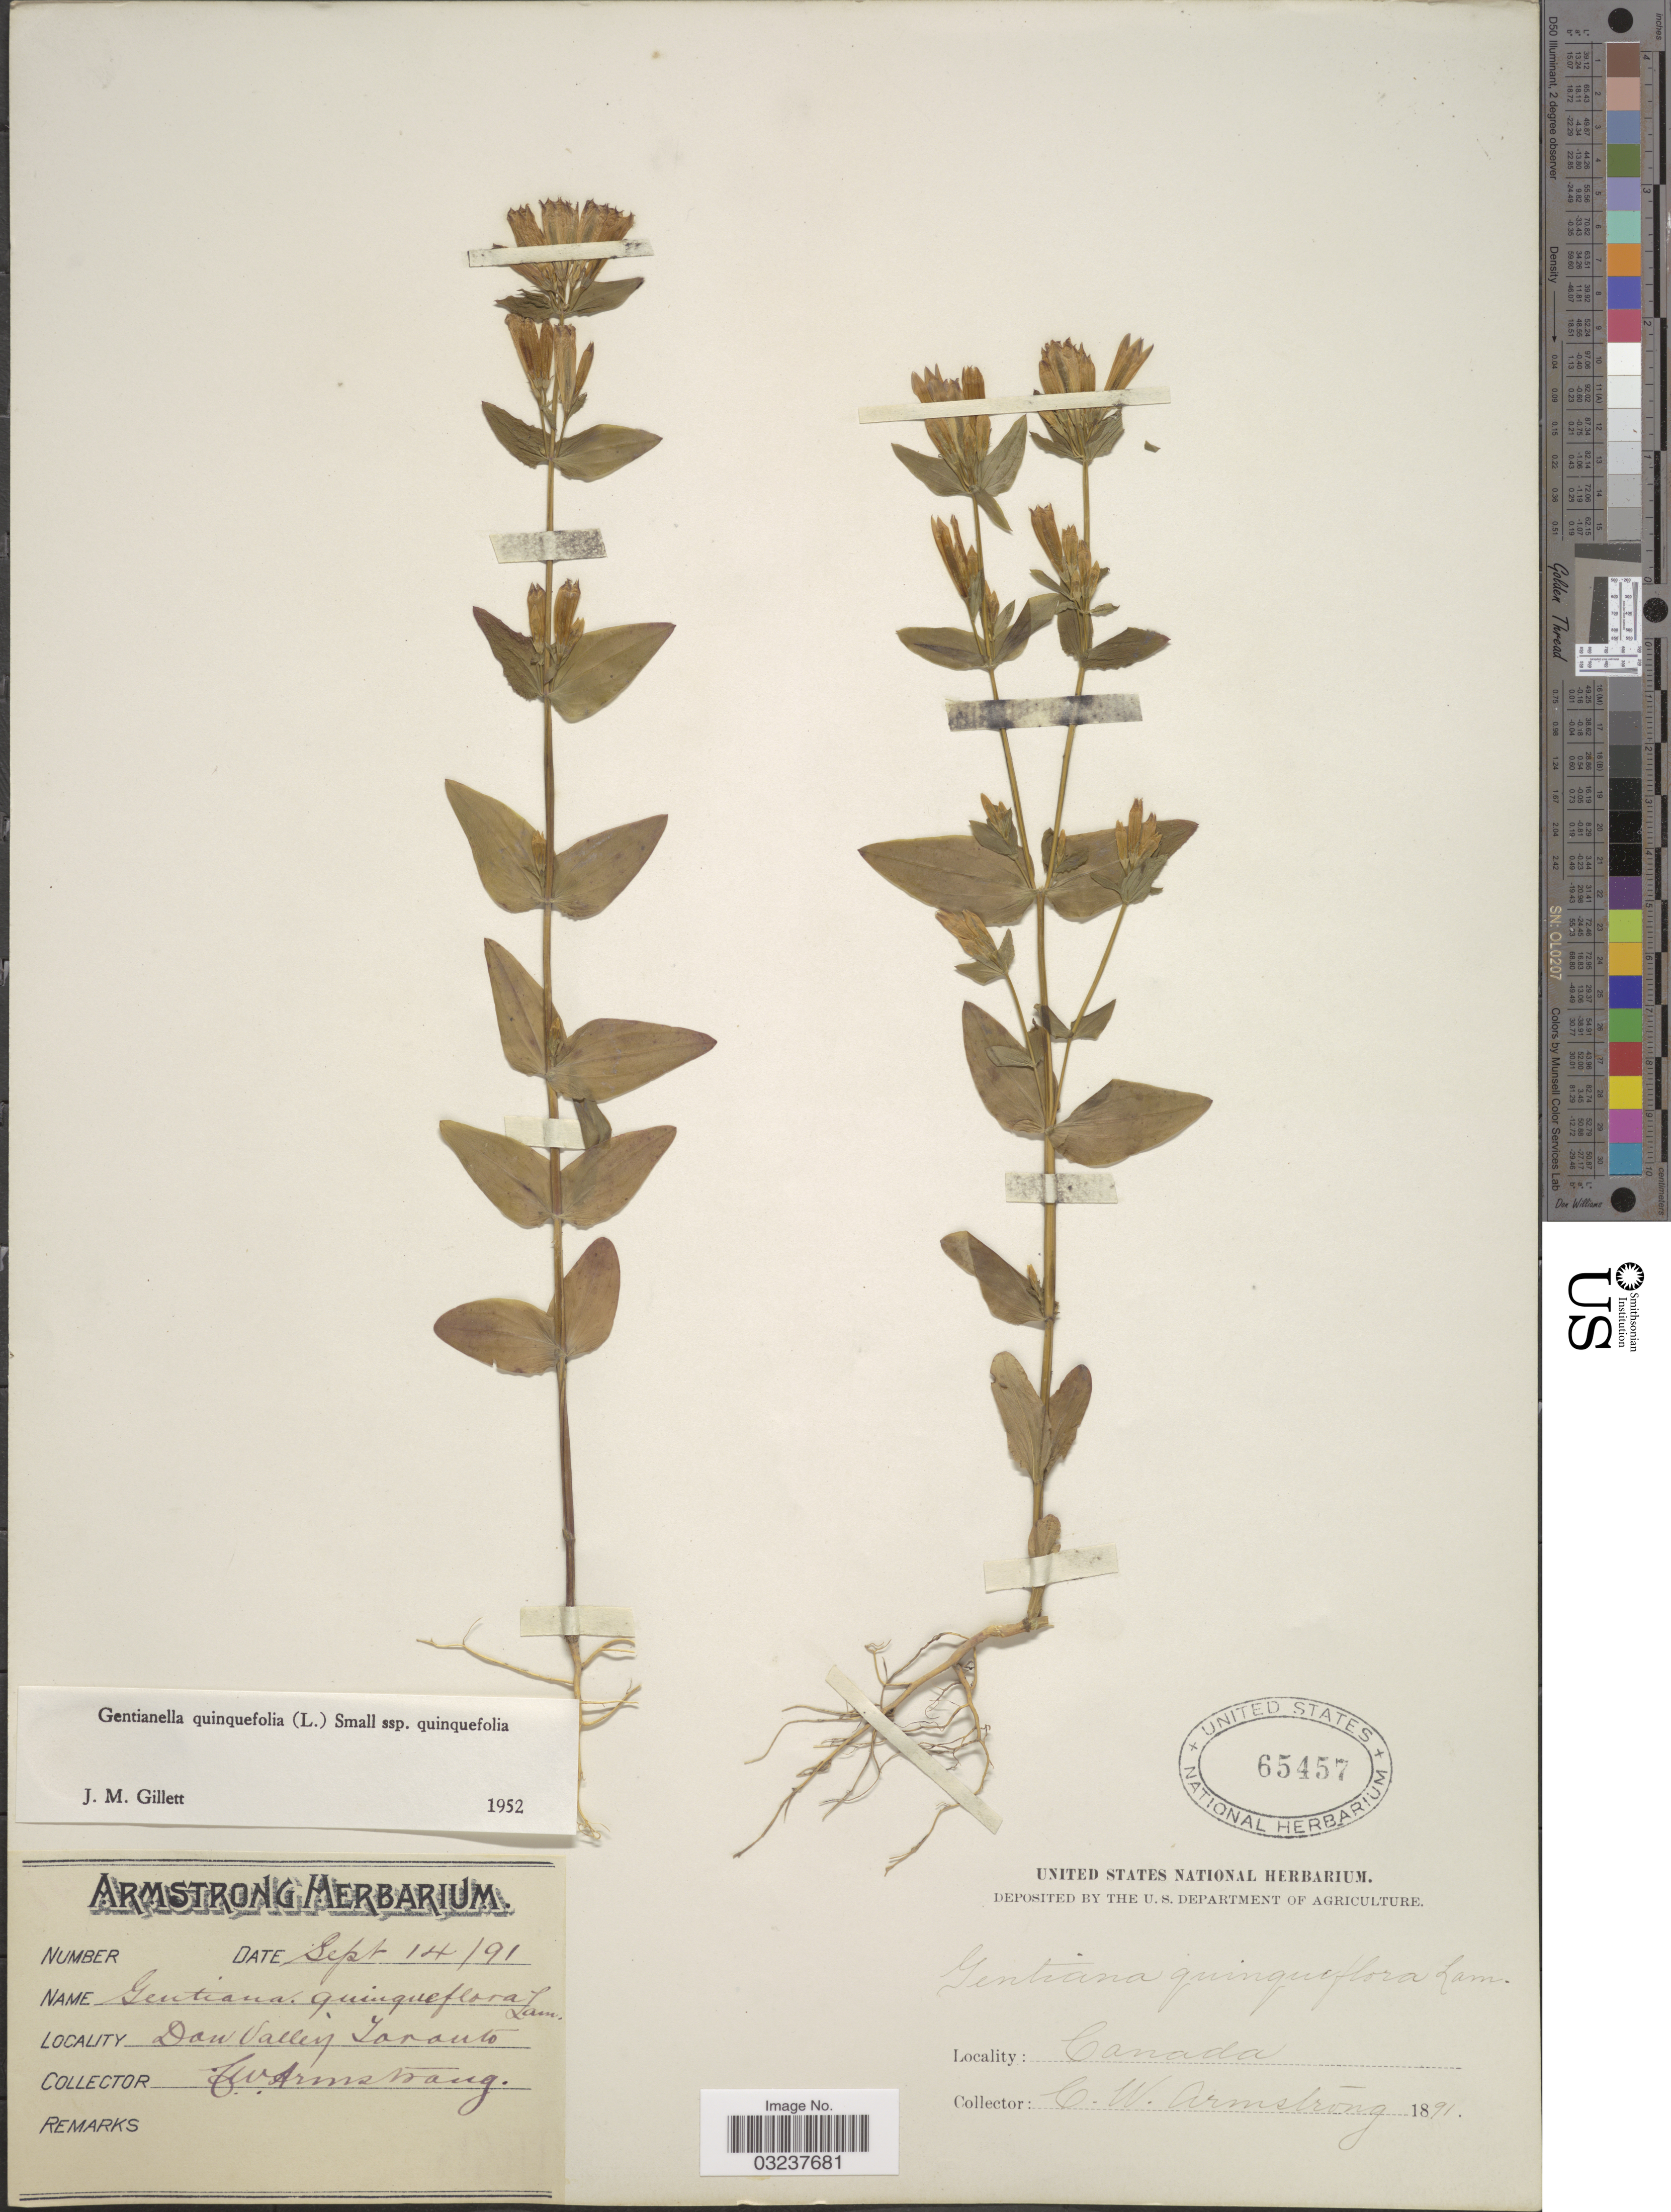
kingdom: Plantae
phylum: Tracheophyta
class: Magnoliopsida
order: Gentianales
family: Gentianaceae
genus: Gentianella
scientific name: Gentianella quinquefolia subsp. quinquefolia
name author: (L.) Small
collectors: C. W. Armstrong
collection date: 1891-09-14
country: Canada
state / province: Ontario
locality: Don Valley, Toronto.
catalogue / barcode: US 65457